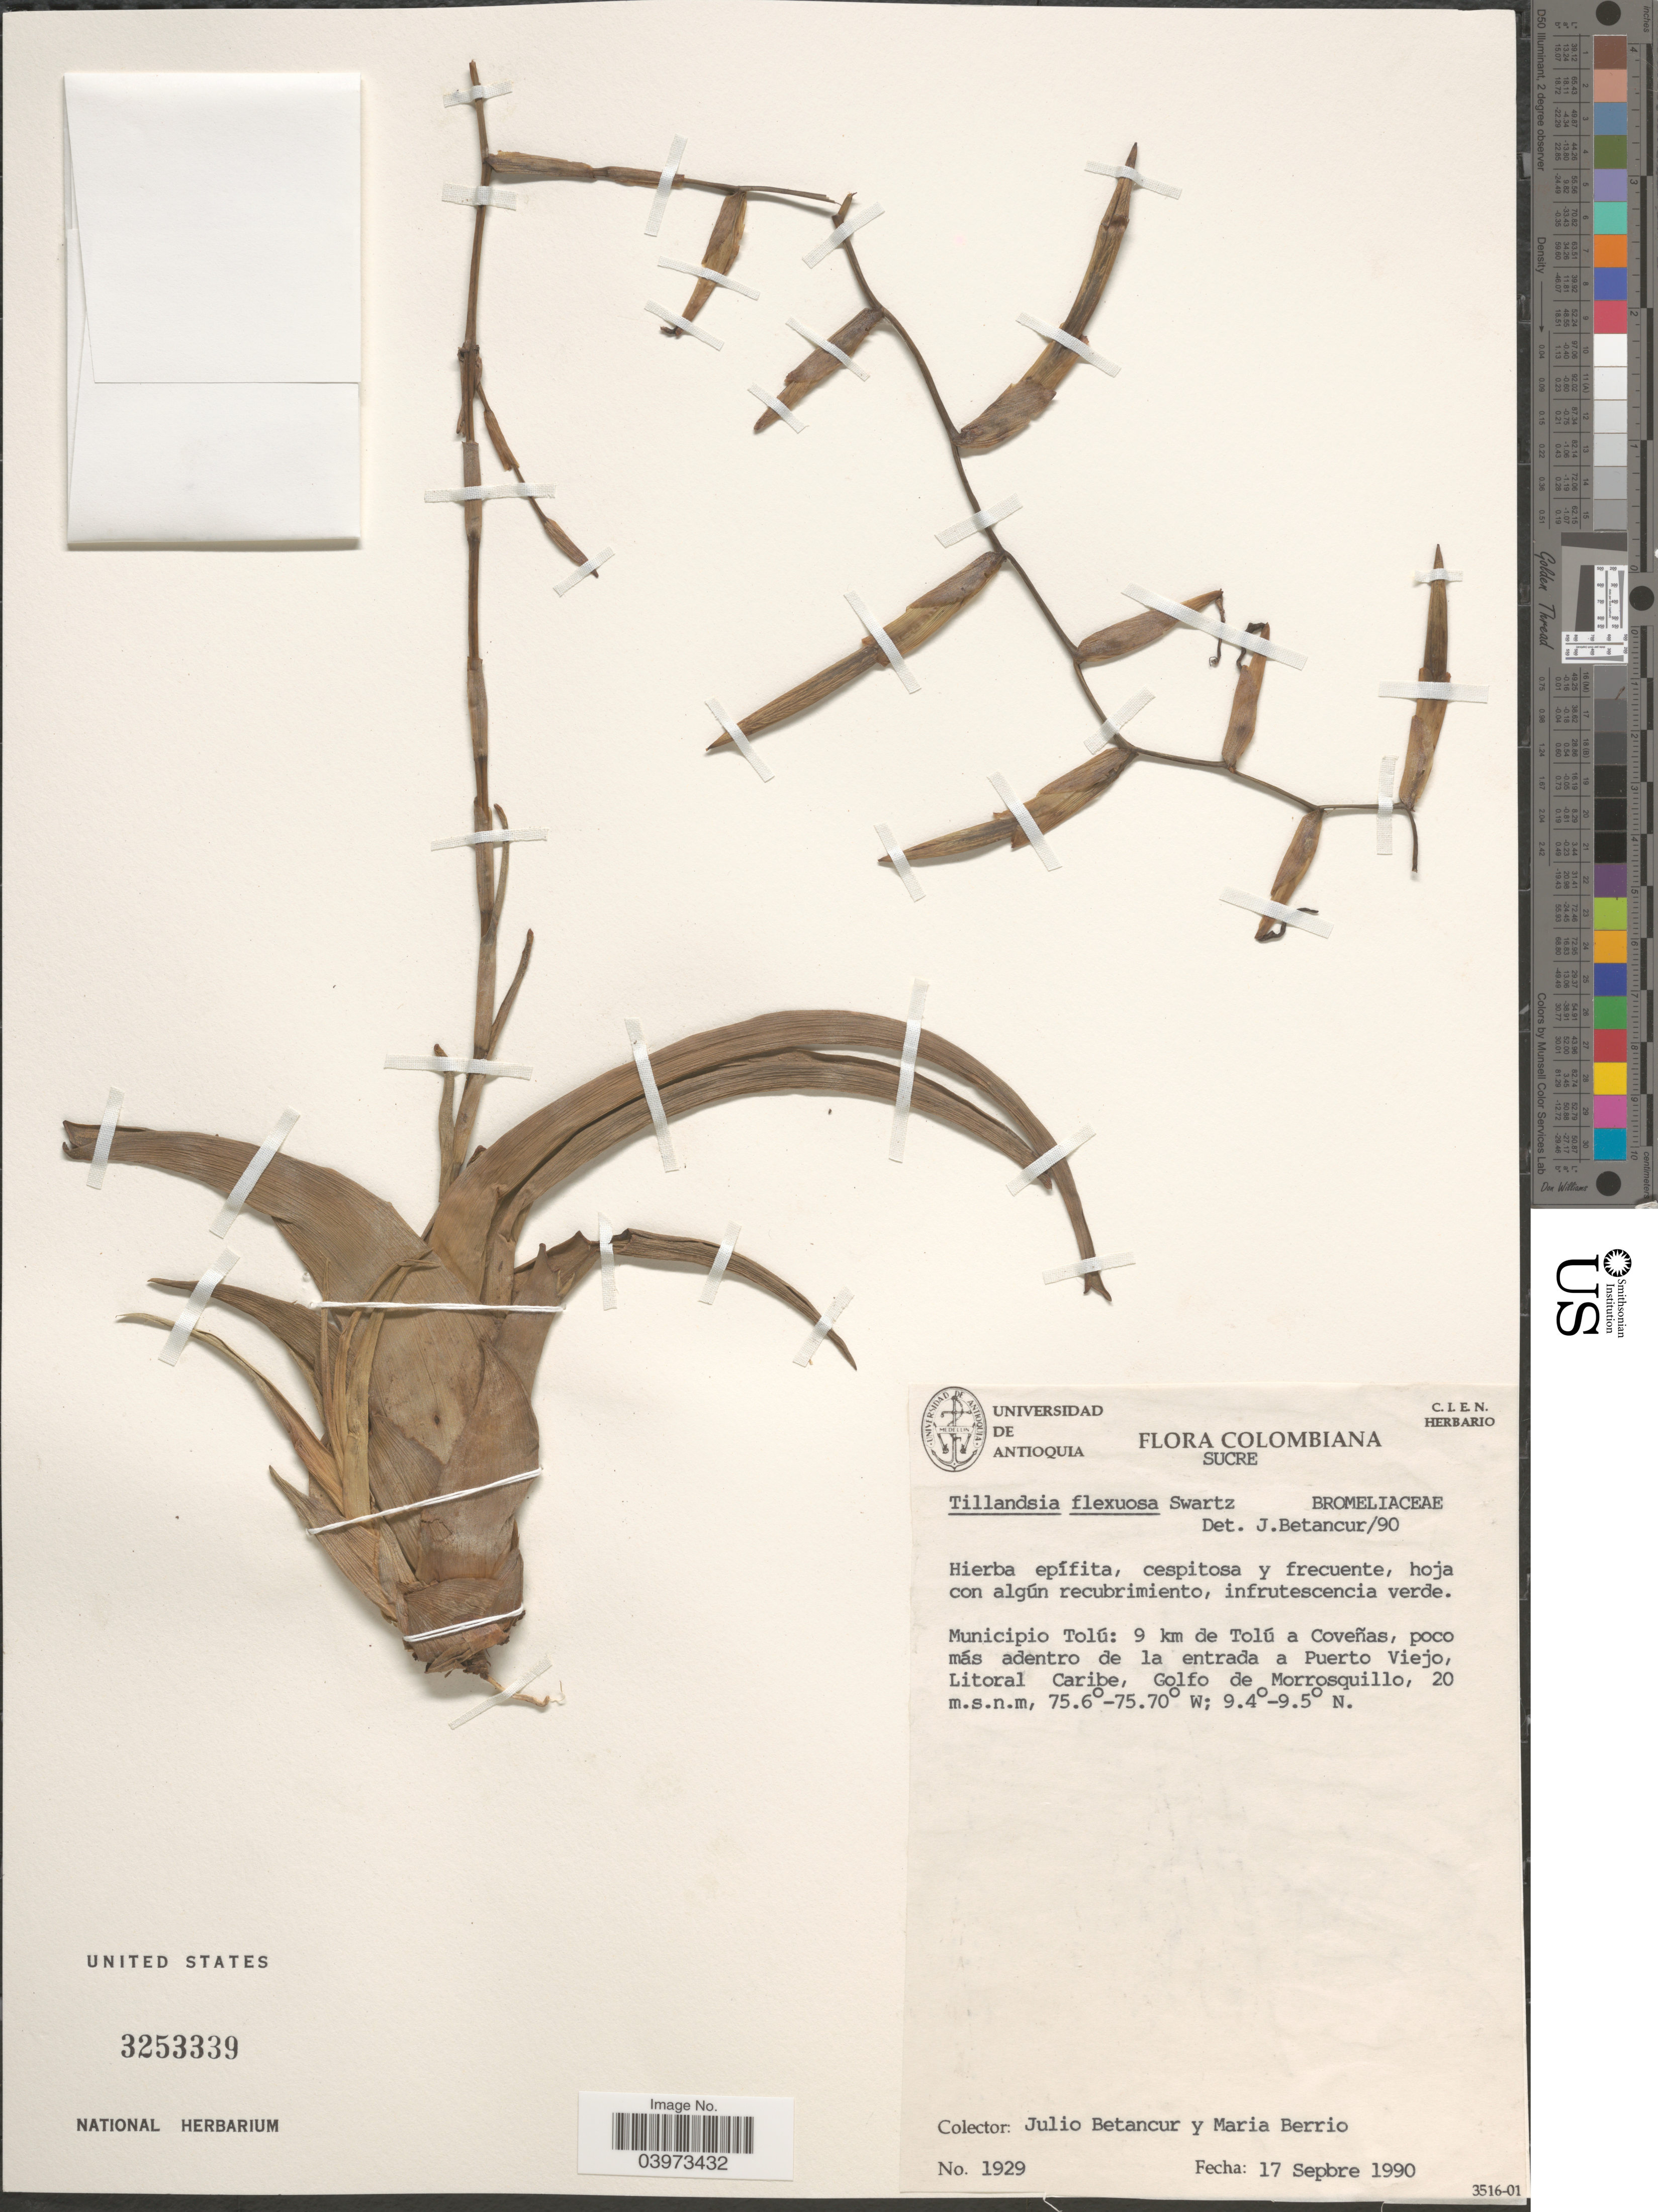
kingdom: Plantae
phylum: Tracheophyta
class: Liliopsida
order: Poales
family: Bromeliaceae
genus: Tillandsia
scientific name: Tillandsia flexuosa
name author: Sw.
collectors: J. Betancur & M. Berrio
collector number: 1929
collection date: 1990-09-17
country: Colombia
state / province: Sucre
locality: Municipio Tolú: 9 km de Tolú a Coveñas, poco más adentro de la entrada a Puerto Viejo, Litoral Caribe, Golfo de Morrosquillo.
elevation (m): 20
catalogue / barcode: US 3253339